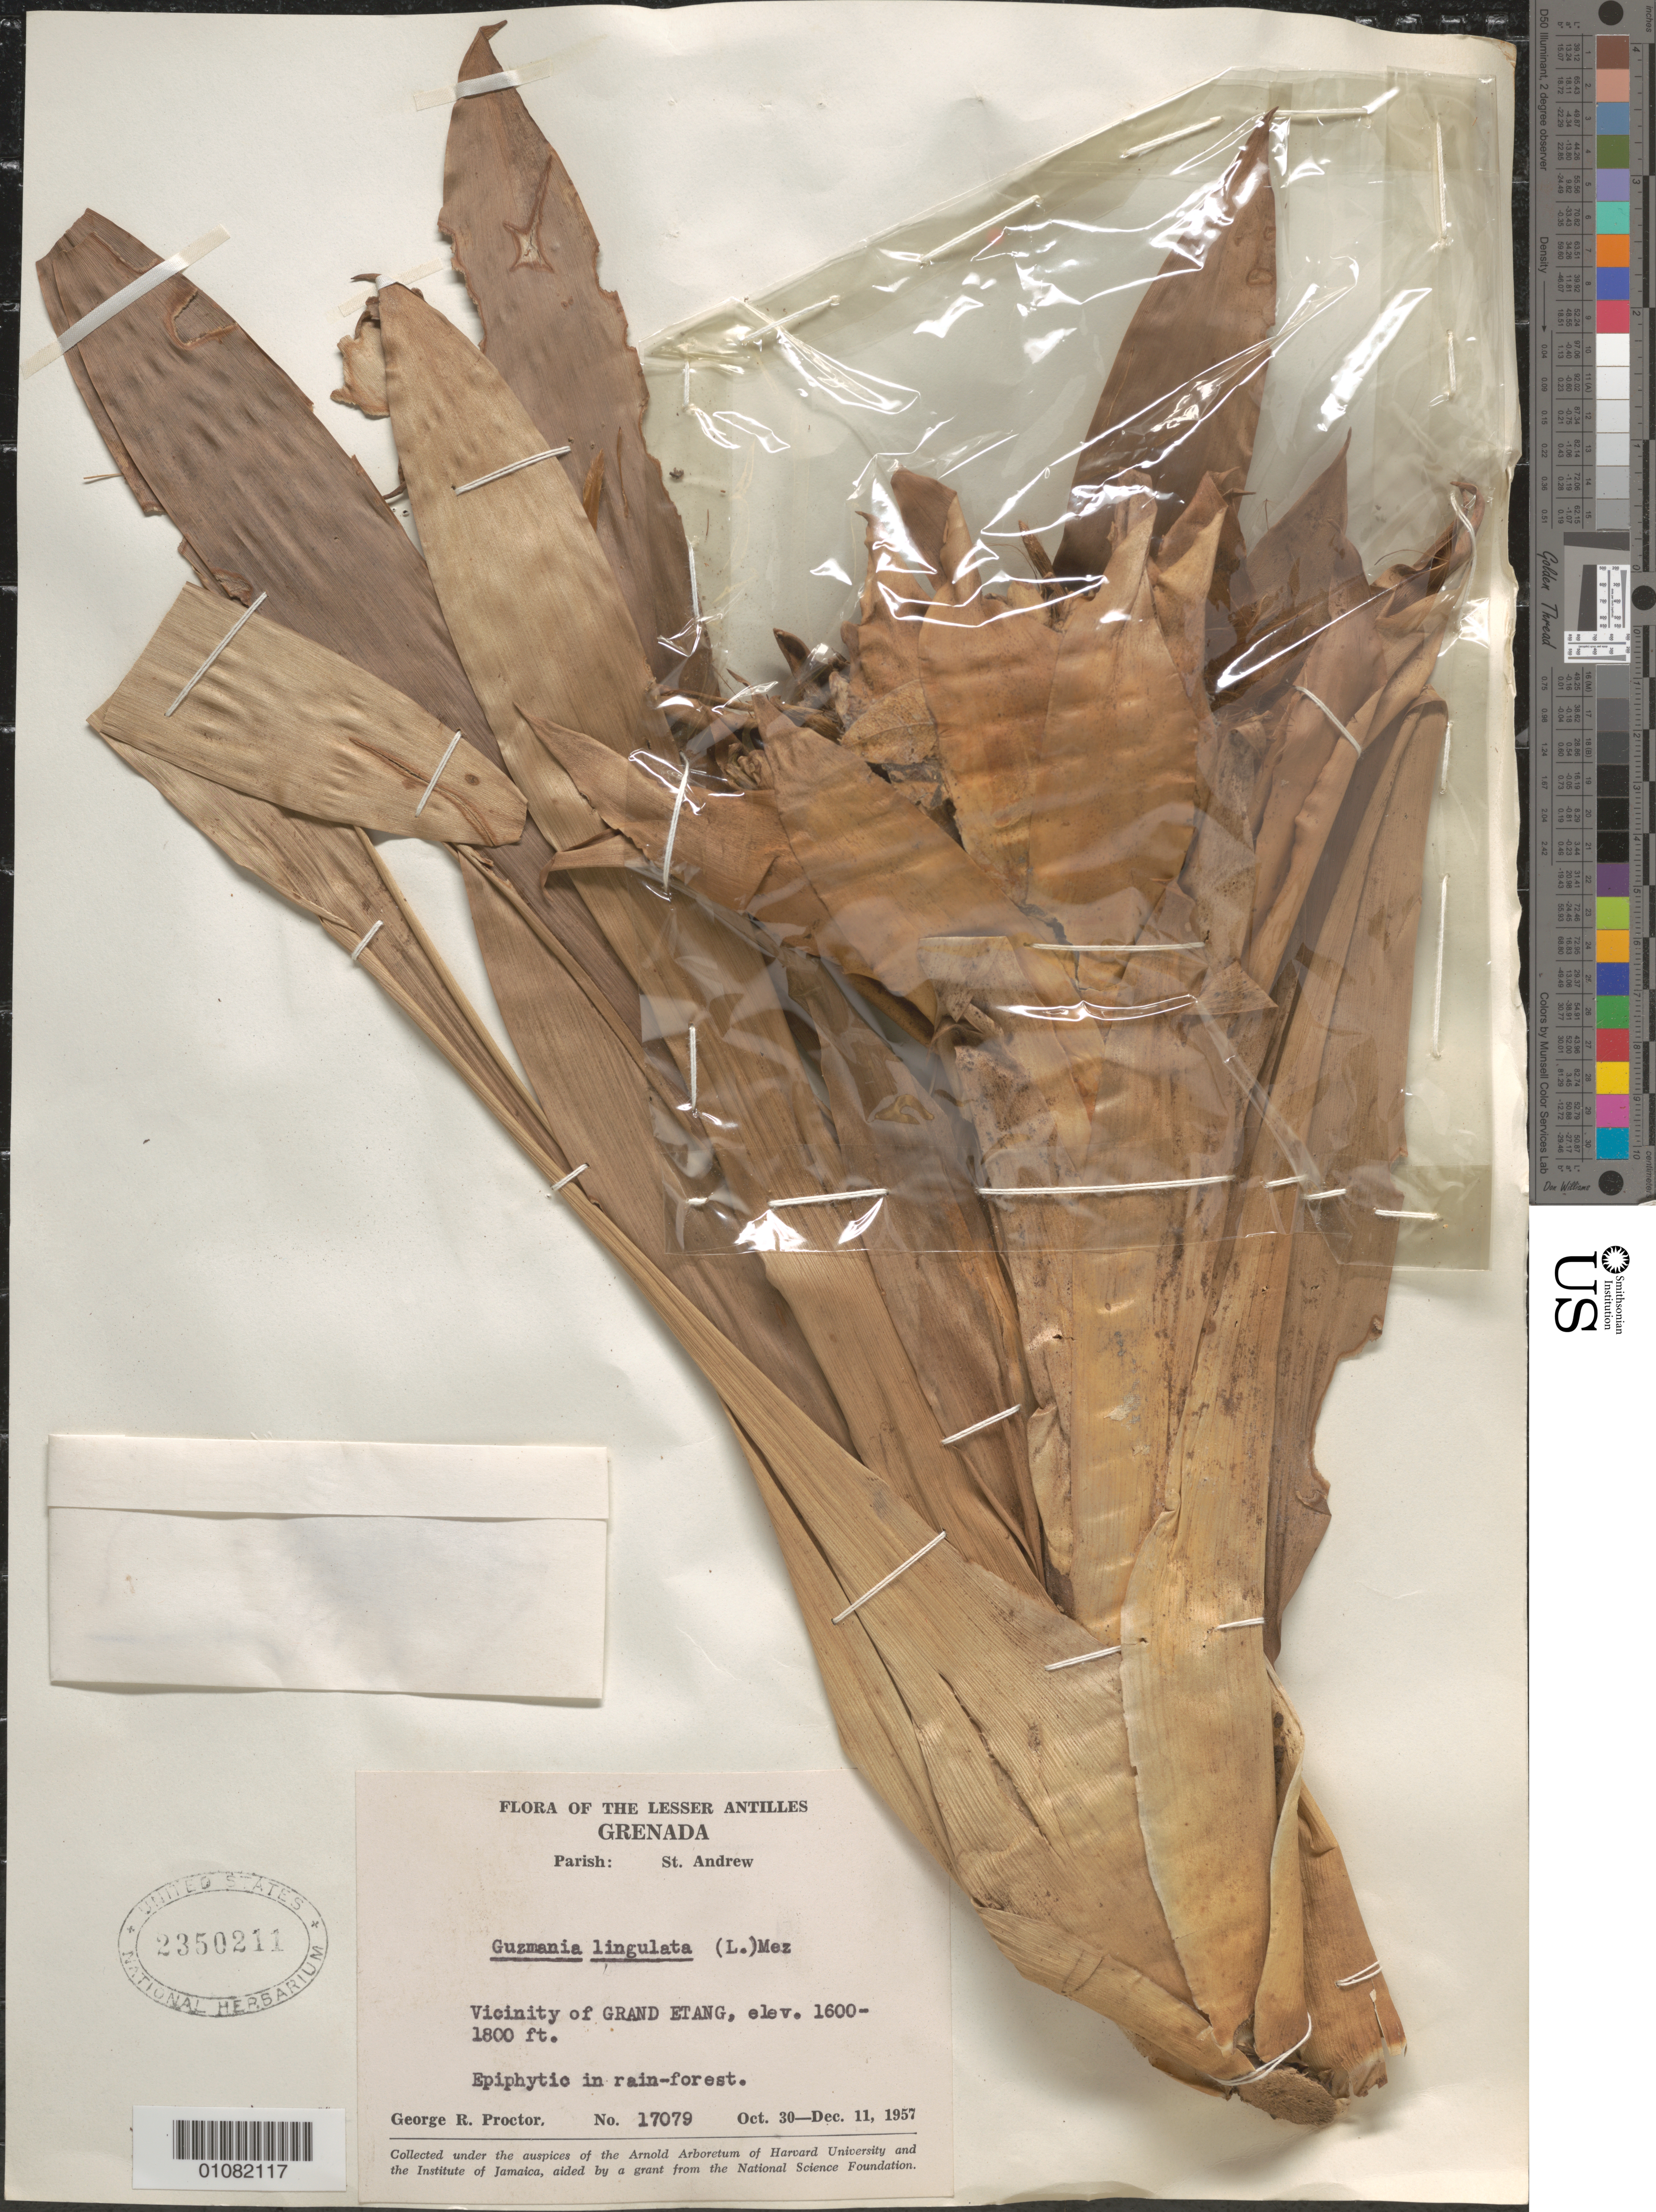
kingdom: Plantae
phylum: Tracheophyta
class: Liliopsida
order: Poales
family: Bromeliaceae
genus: Guzmania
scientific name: Guzmania lingulata var. lingulata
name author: (L.) Mez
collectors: G. R. Proctor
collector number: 17079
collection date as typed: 30 Oct 1957 to 11 Dec 1957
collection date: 1957-10-30/1957-12-11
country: Grenada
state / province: Saint Andrew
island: Grenada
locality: Vicinity of Grand Etang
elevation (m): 488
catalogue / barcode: US 2350211